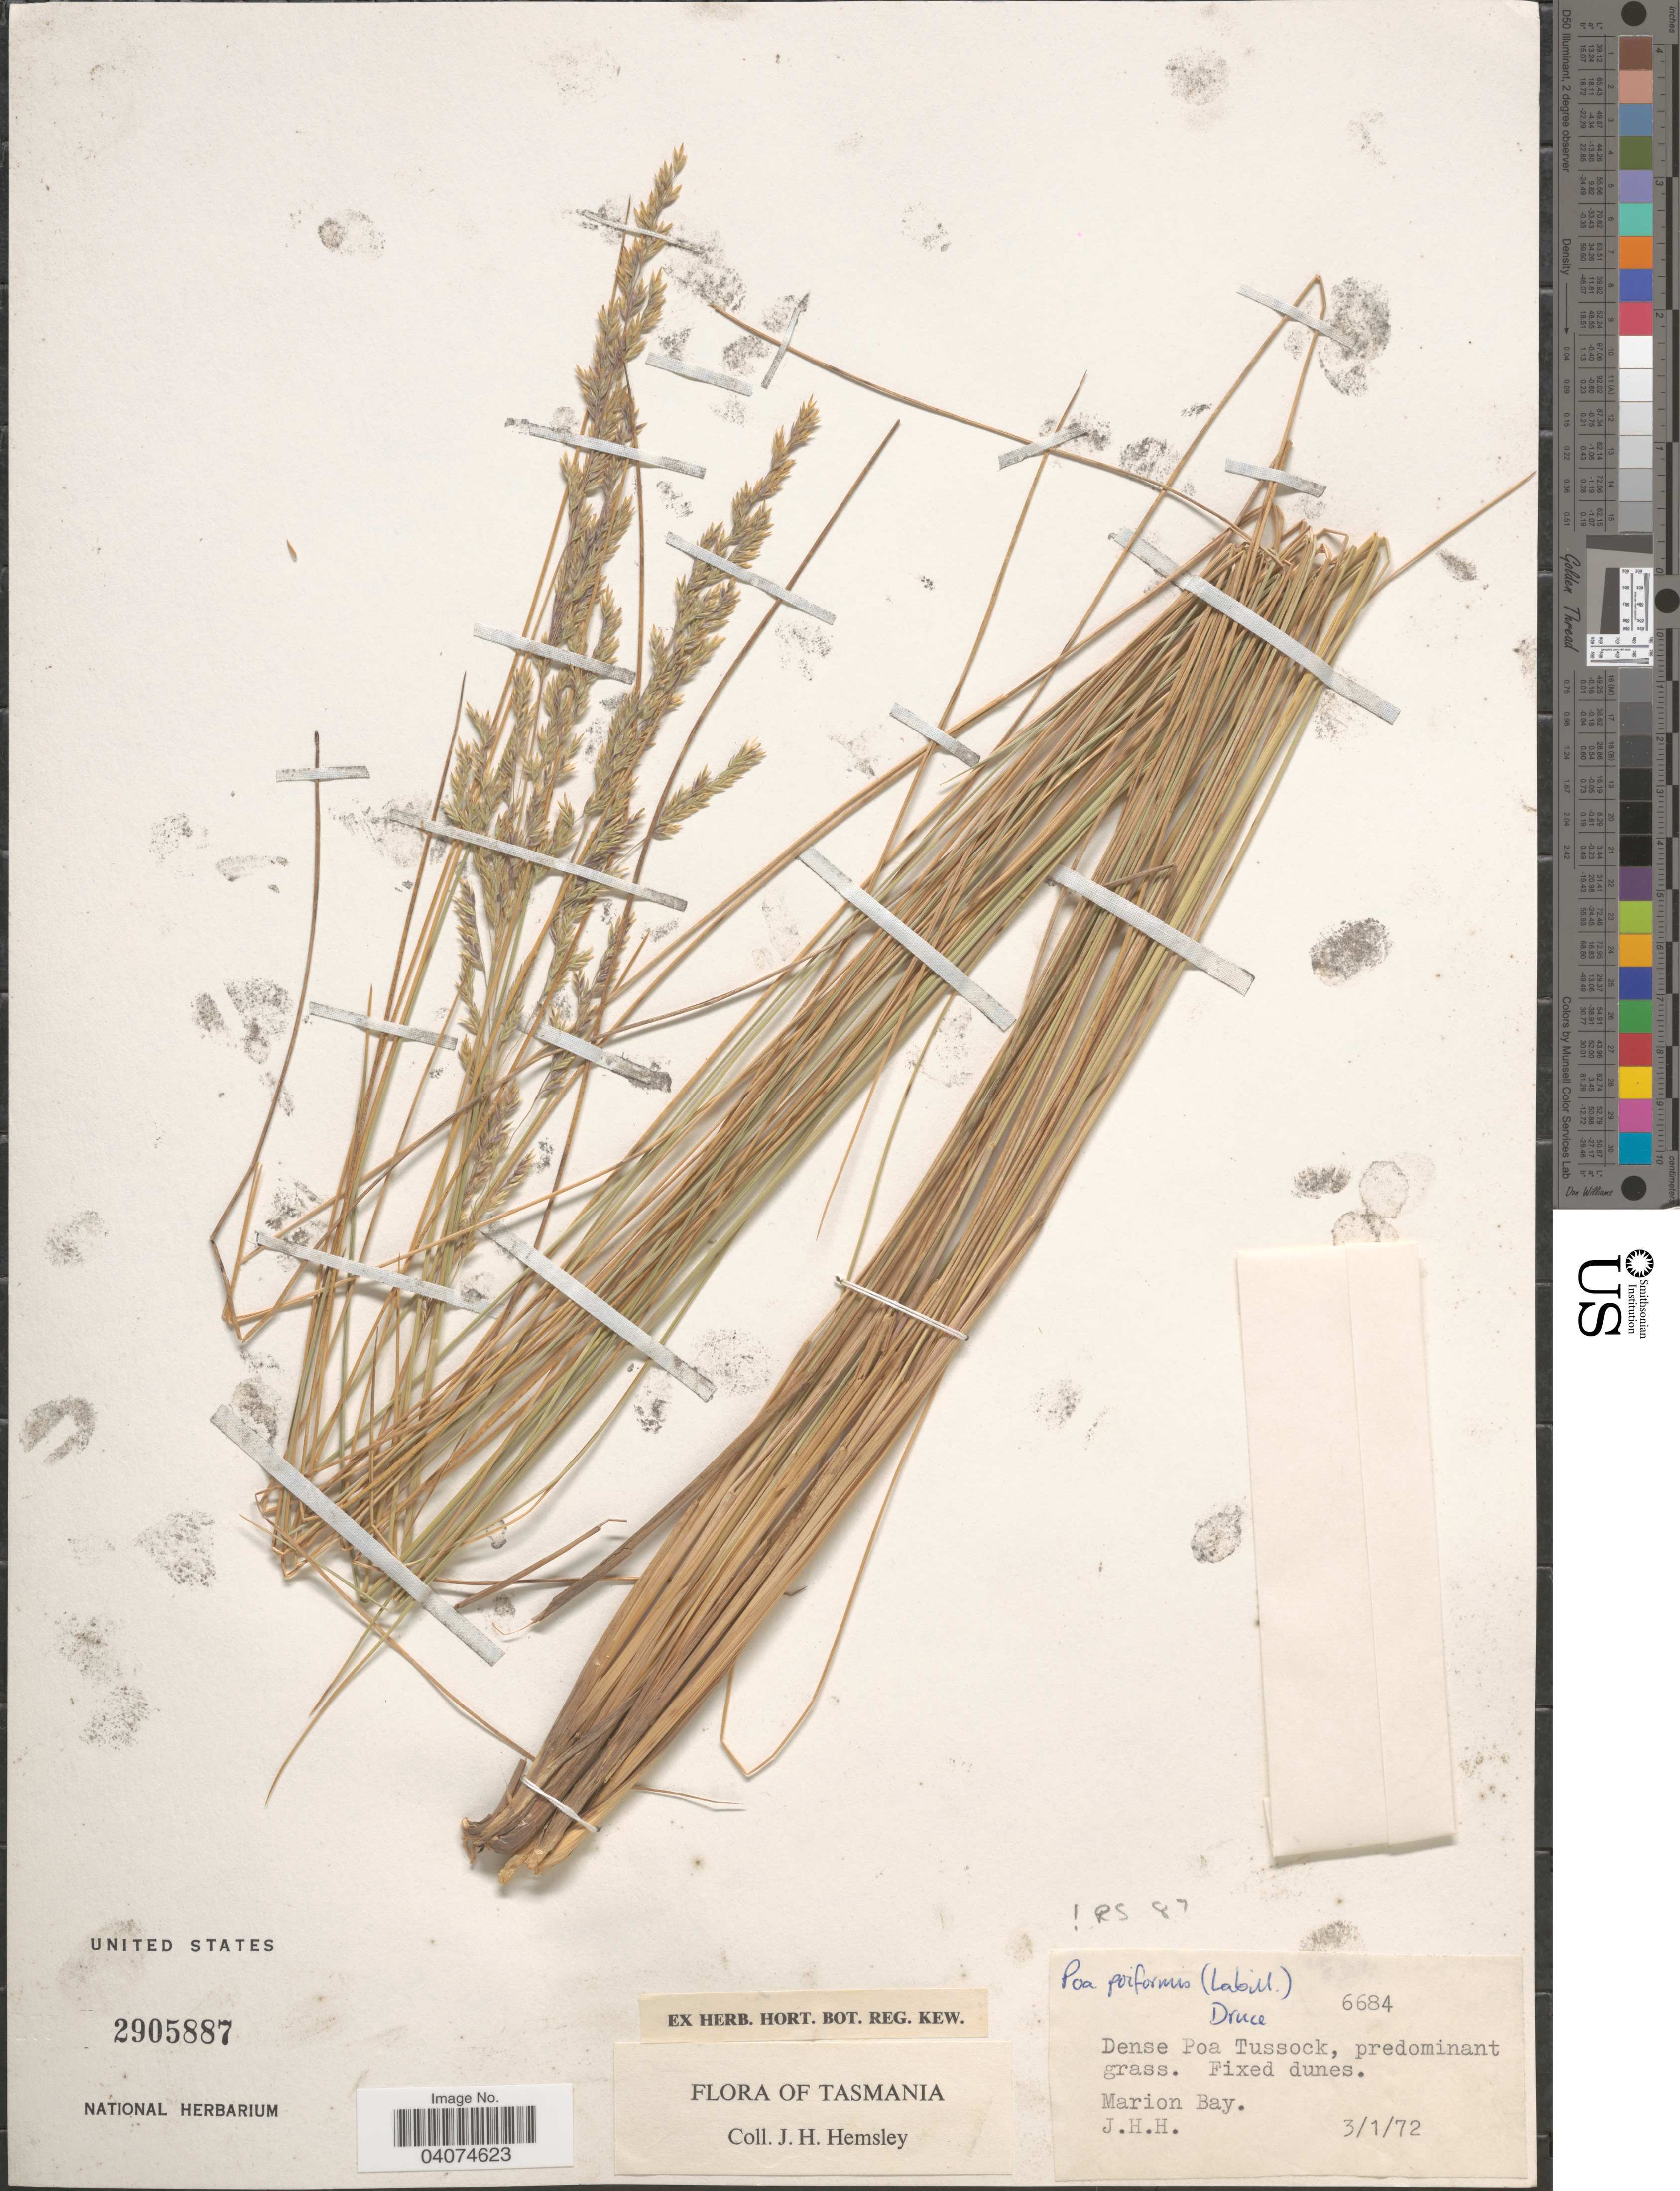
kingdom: Plantae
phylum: Tracheophyta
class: Liliopsida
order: Poales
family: Poaceae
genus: Poa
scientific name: Poa poiformis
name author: (Labill.) Druce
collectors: J. H. Hemsley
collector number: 6684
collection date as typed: Transcribed d/m/y: 3/1/72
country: Australia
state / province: Tasmania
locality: Marion Bay.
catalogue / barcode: US 2905887